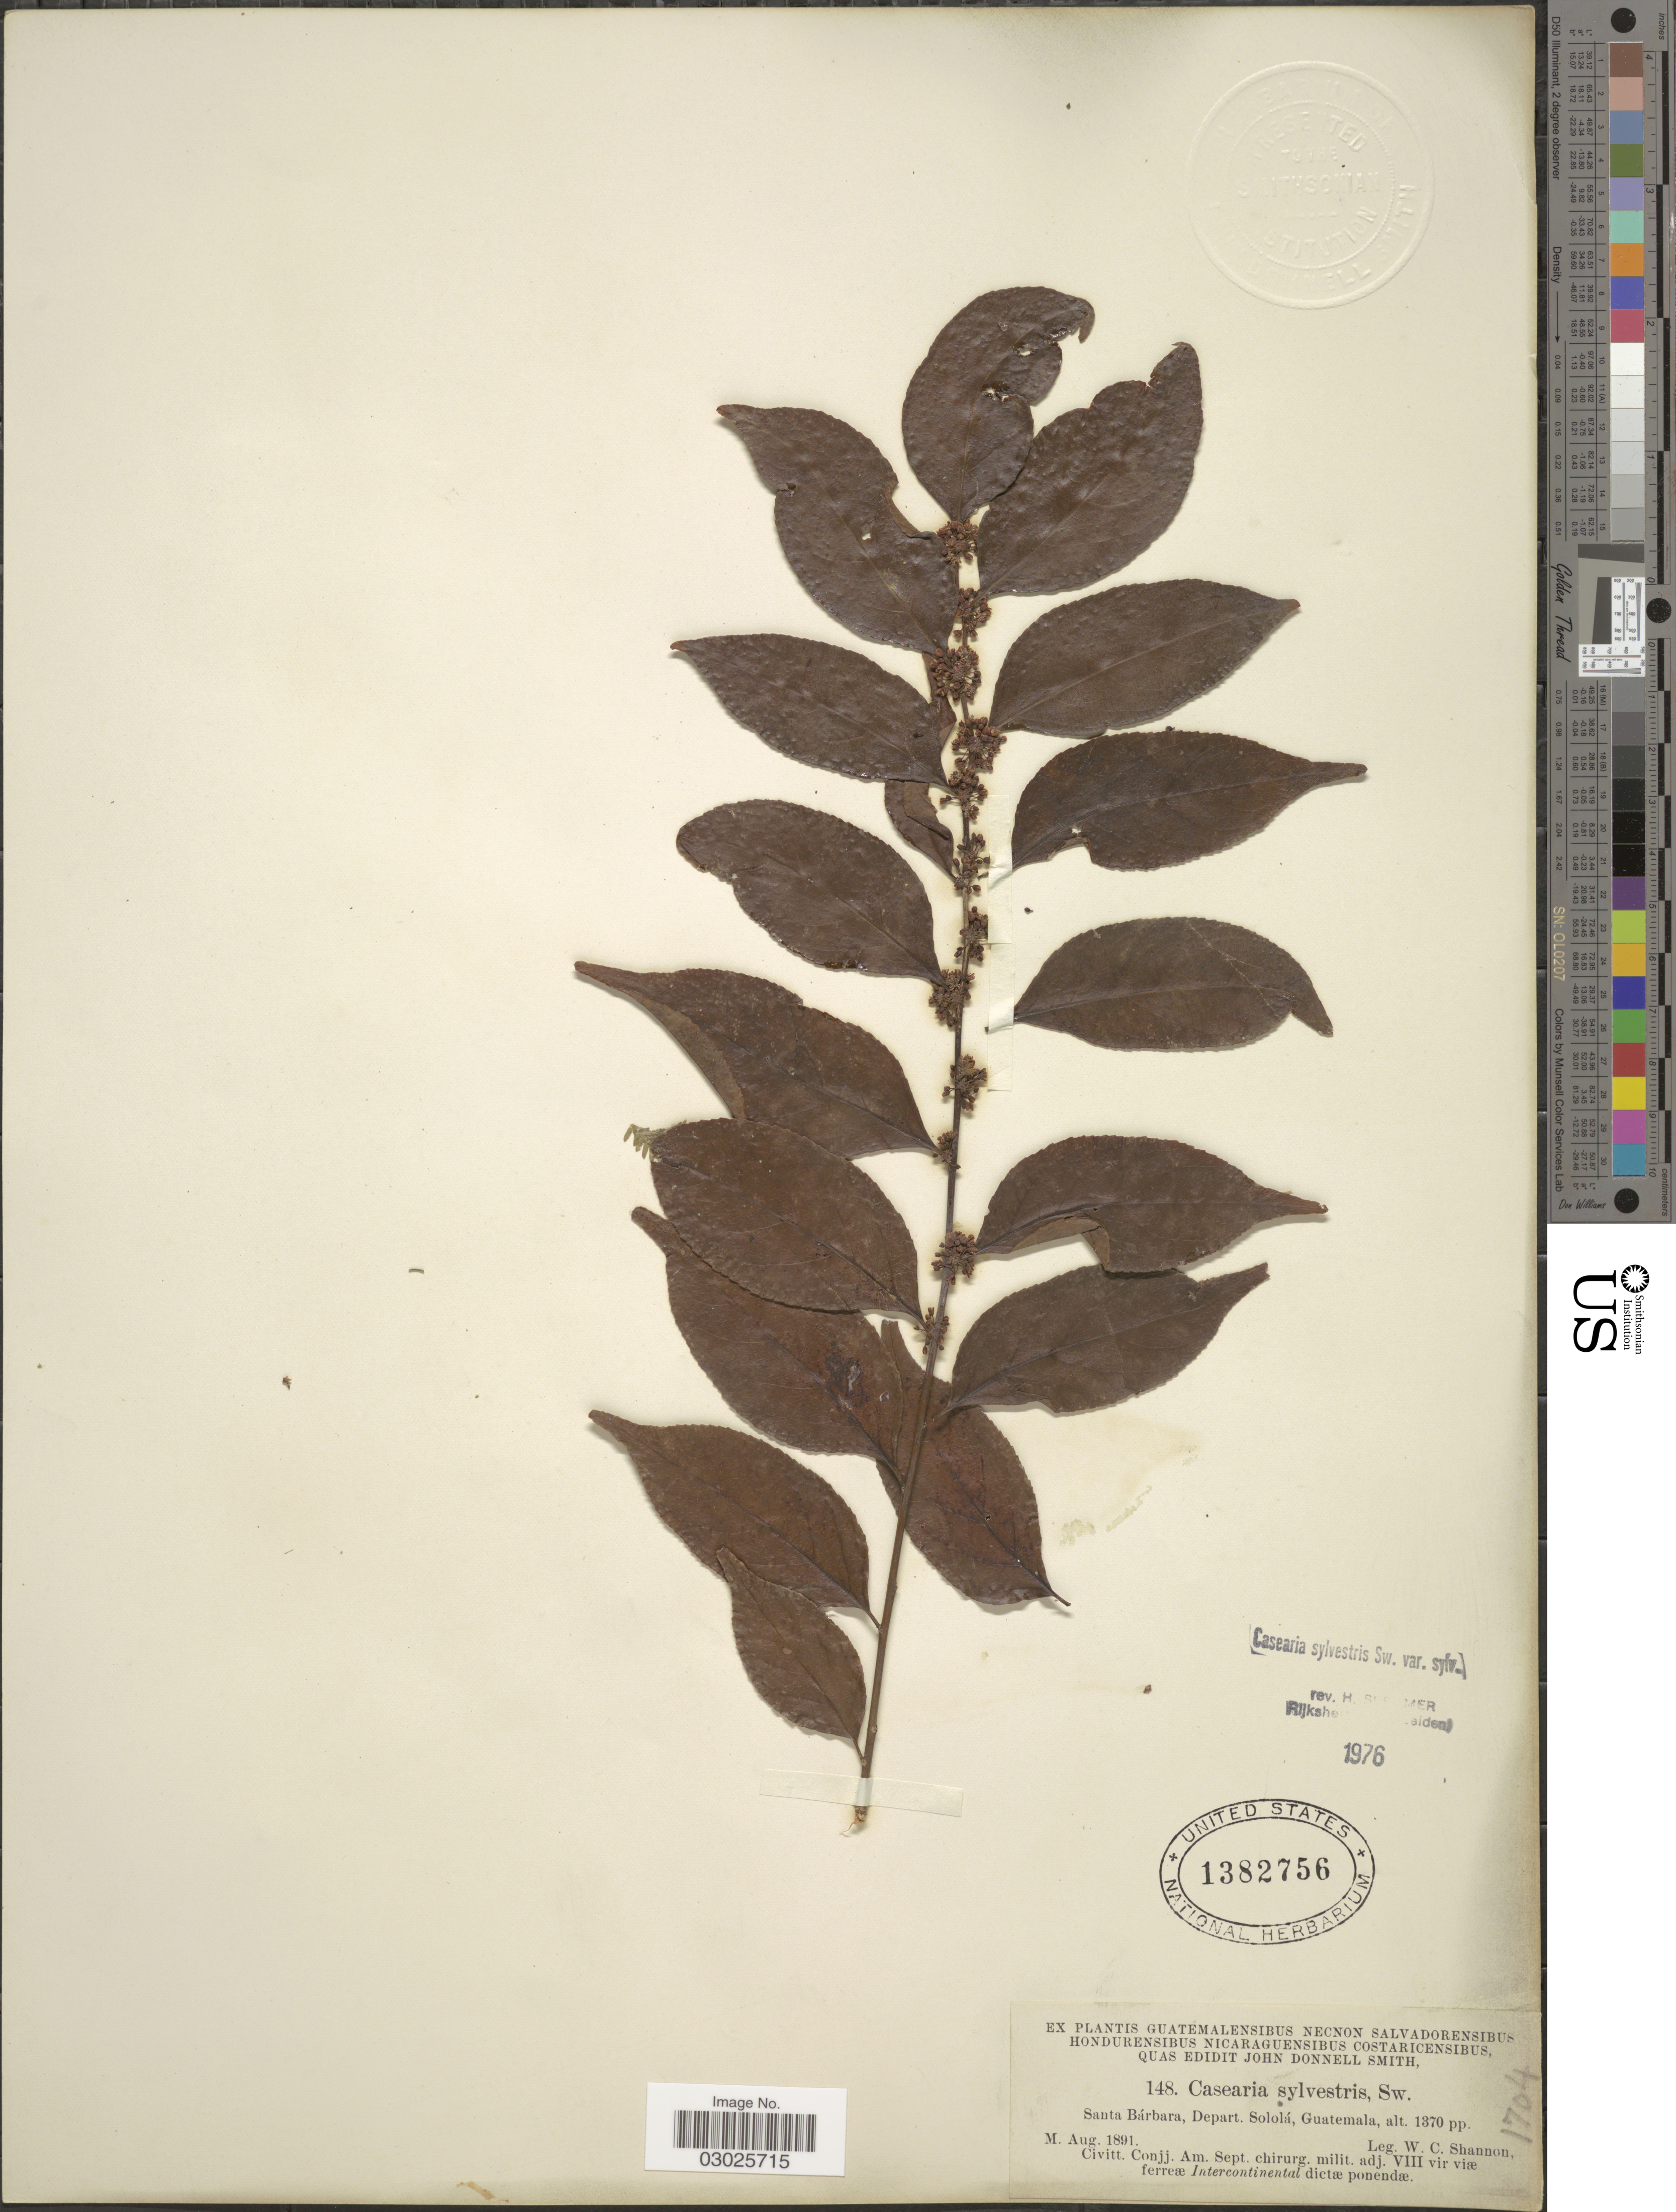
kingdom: Plantae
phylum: Tracheophyta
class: Magnoliopsida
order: Malpighiales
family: Salicaceae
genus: Casearia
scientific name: Casearia sylvestris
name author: Sw.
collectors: W. C. Shannon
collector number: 148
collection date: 1891-08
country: Guatemala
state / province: Sololá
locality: Santa Bárbara, Depart. Sololá.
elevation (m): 418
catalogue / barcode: US 1382756